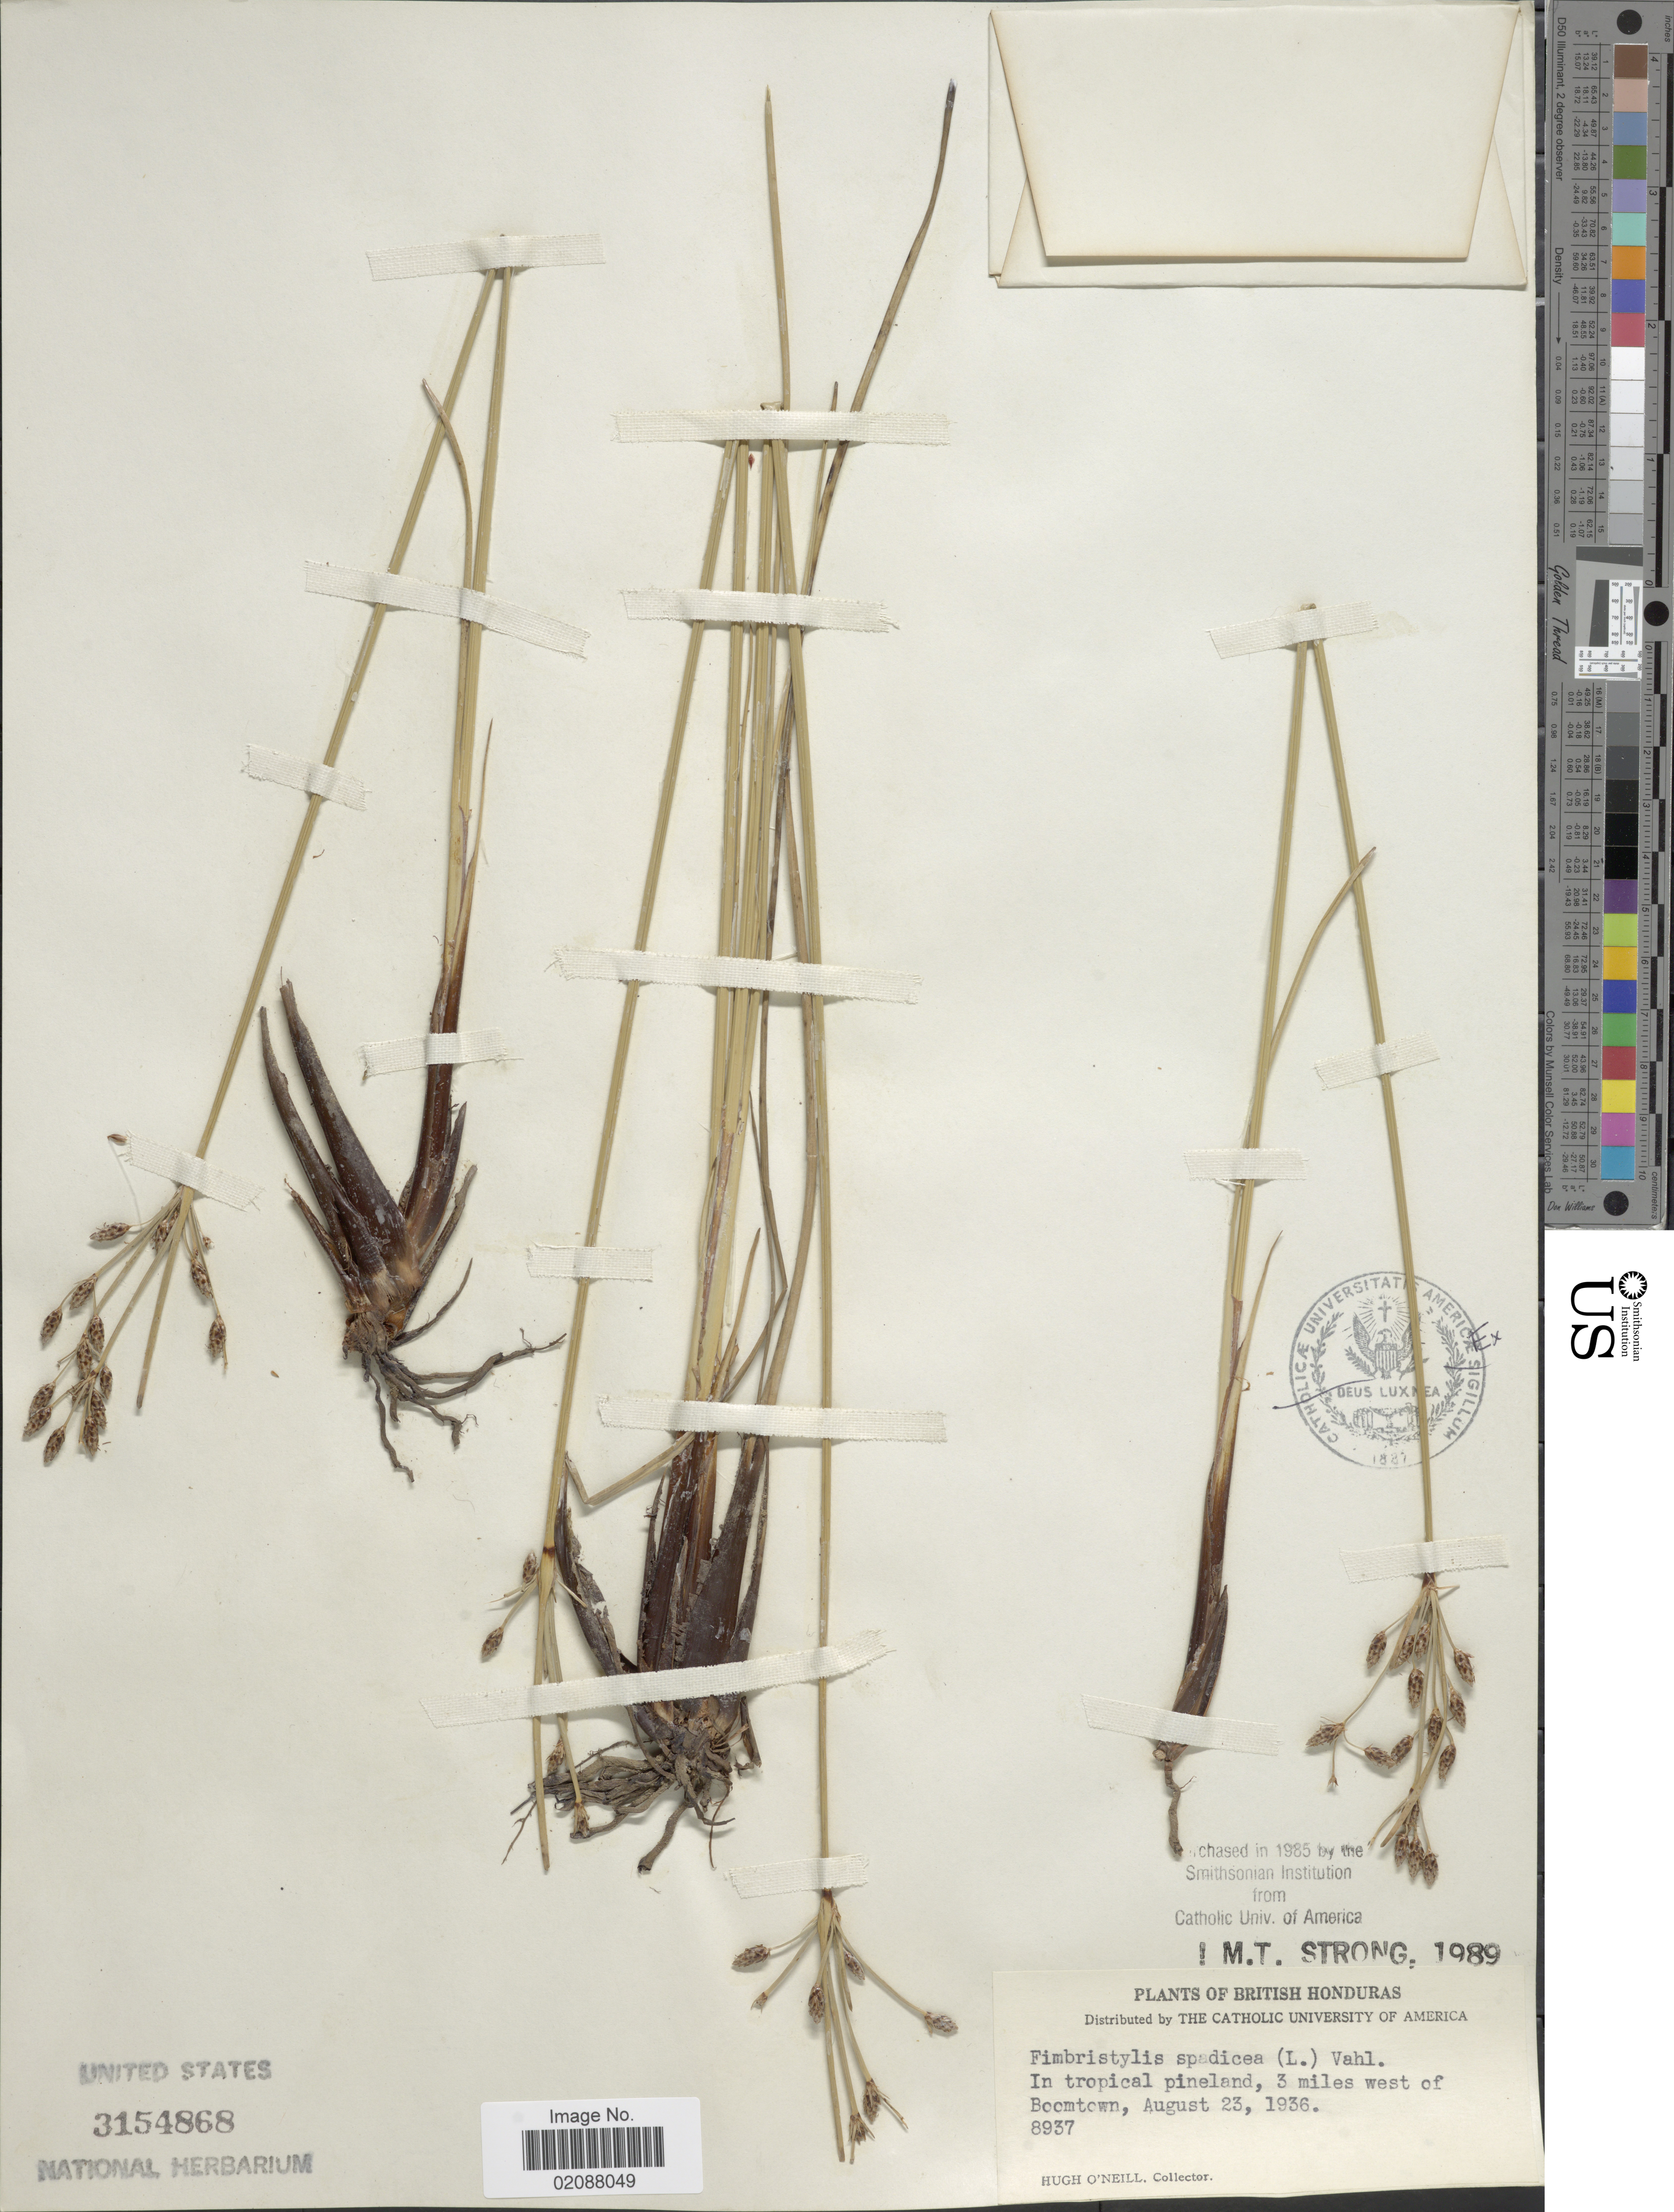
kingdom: Plantae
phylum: Tracheophyta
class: Liliopsida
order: Poales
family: Cyperaceae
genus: Fimbristylis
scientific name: Fimbristylis spadicea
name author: (L.) Vahl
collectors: H. O'Neill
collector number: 8937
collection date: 1938-08-23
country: Belize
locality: British Honduras, in tropical pineland, 3 miles west of Boomtown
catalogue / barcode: US 3154868